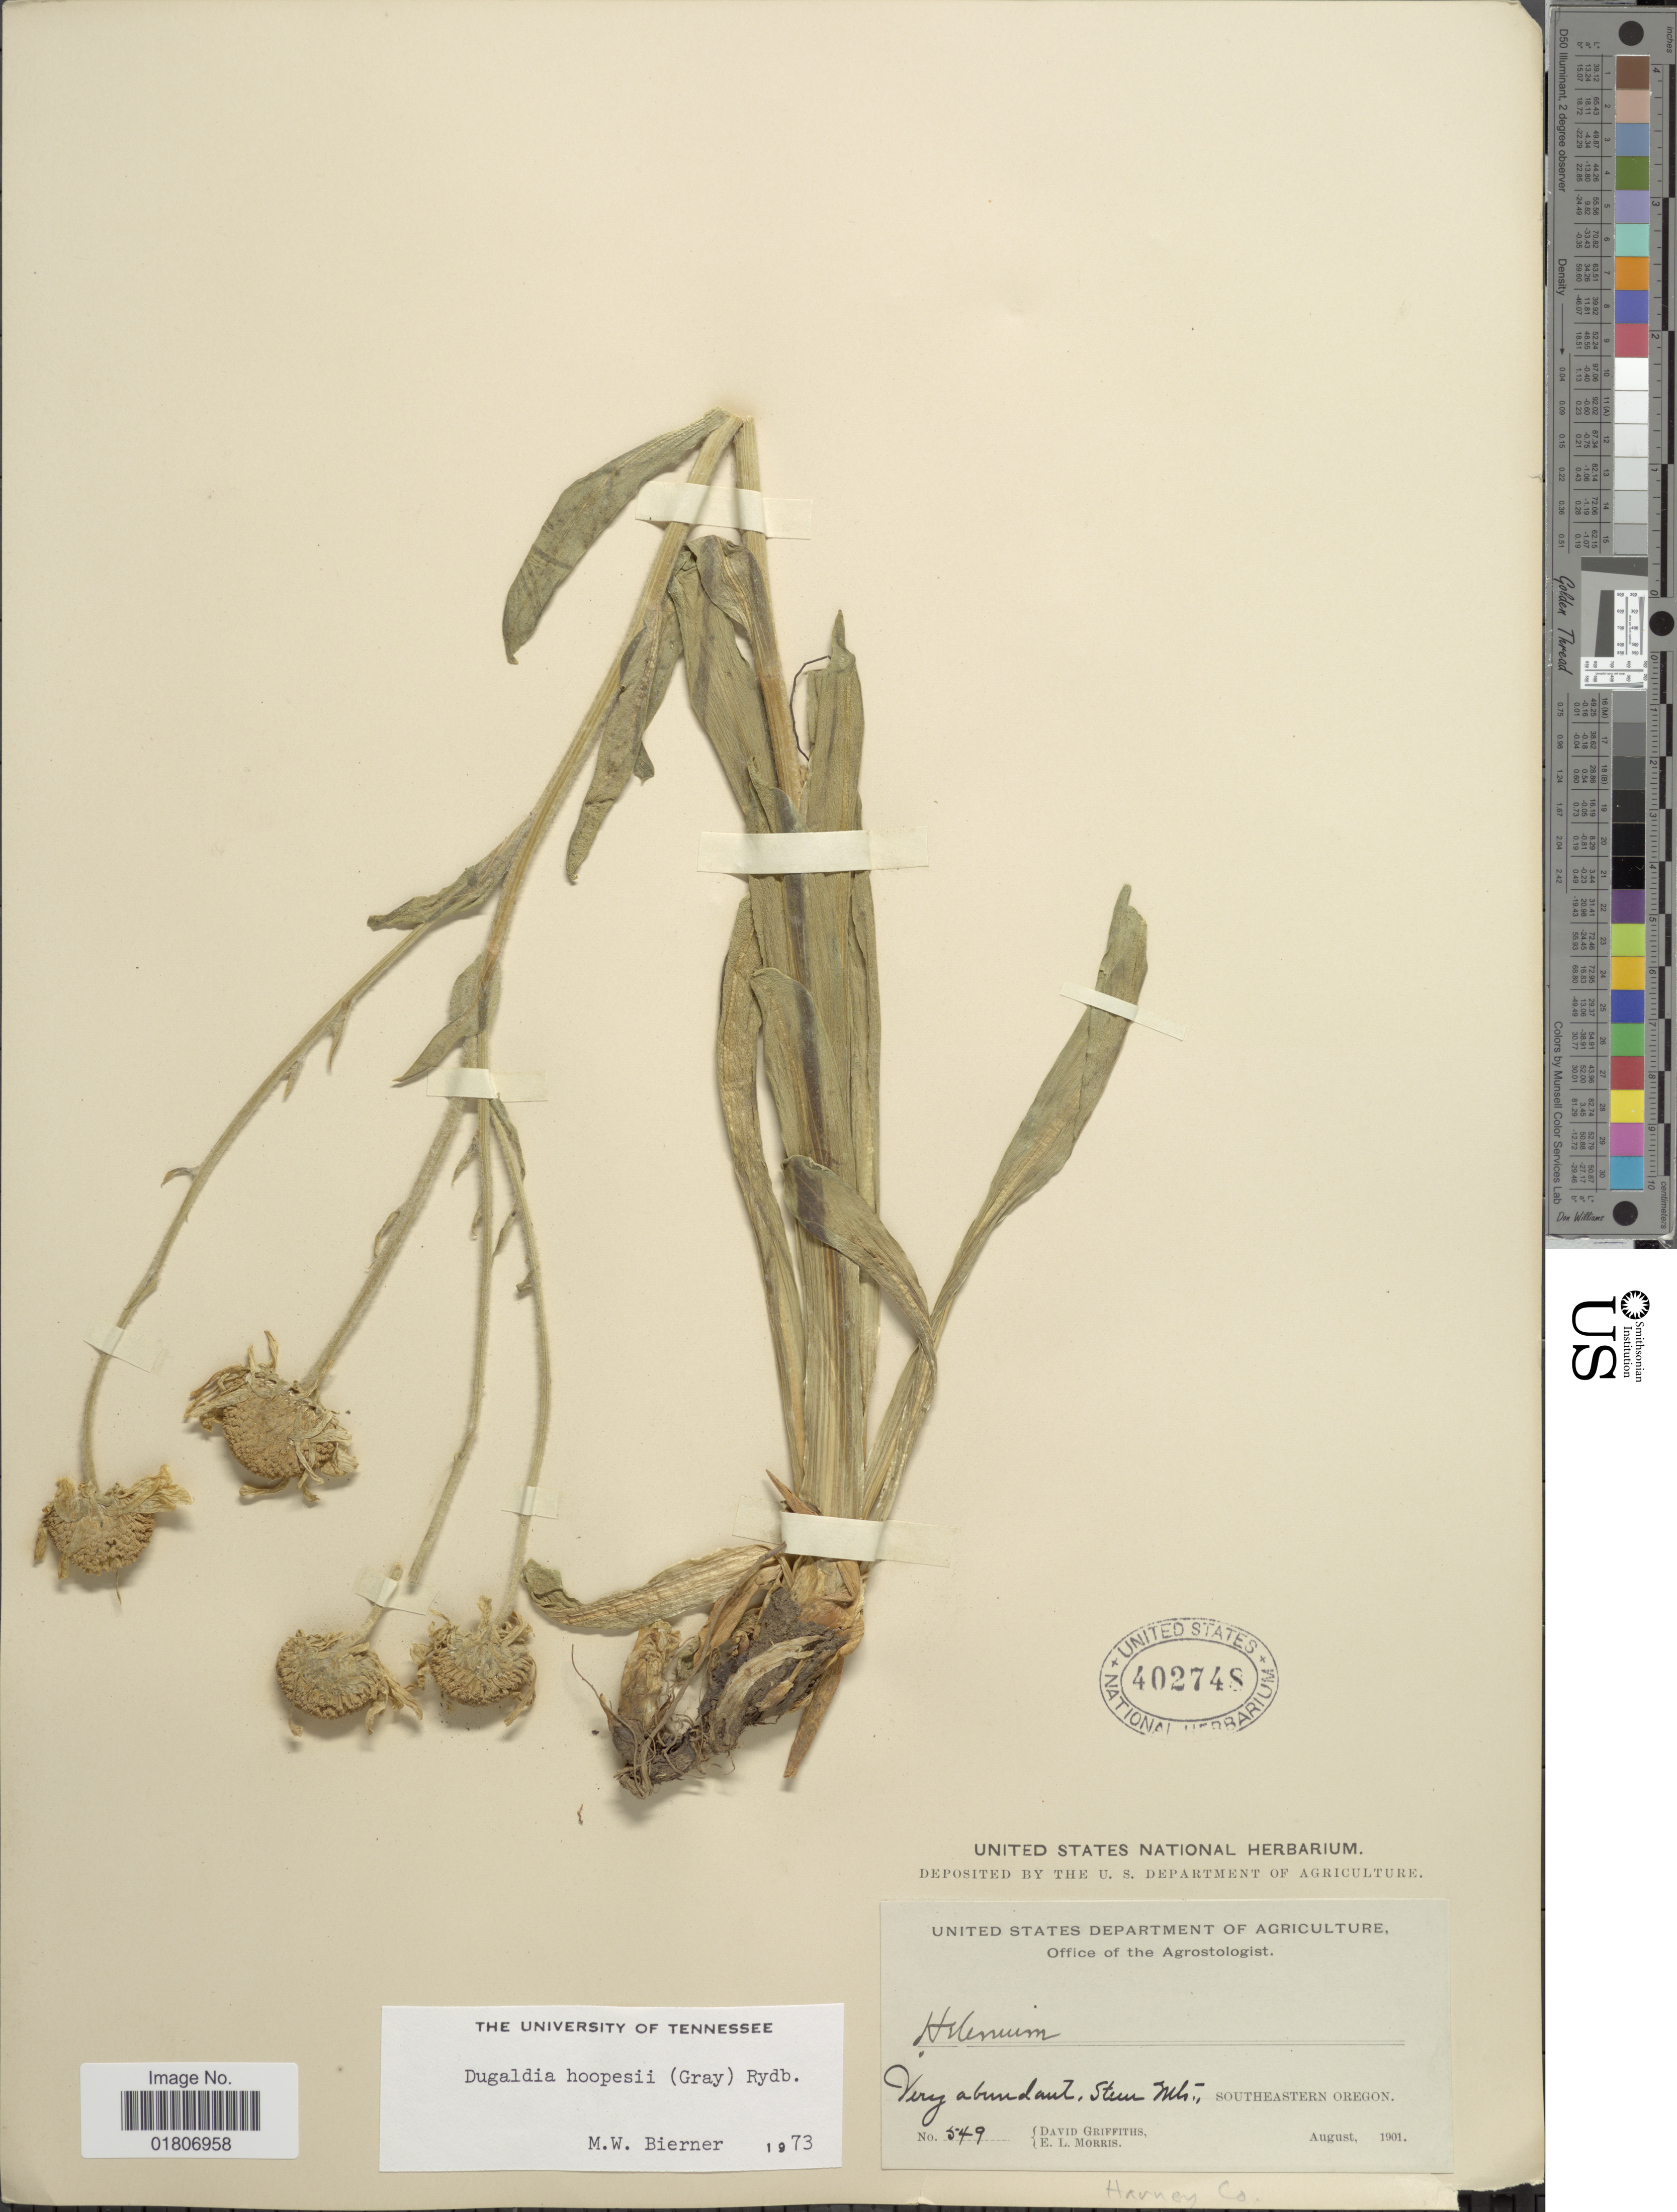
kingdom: Plantae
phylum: Tracheophyta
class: Magnoliopsida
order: Asterales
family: Asteraceae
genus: Dugaldia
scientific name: Dugaldia hoopesii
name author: (A. Gray) Rydb.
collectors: D. Griffiths & E. Morris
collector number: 549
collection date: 1901-08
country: United States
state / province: Oregon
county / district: Harney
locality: Stein Mts., Southeastern Oregon. Harney Co.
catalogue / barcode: US 402748